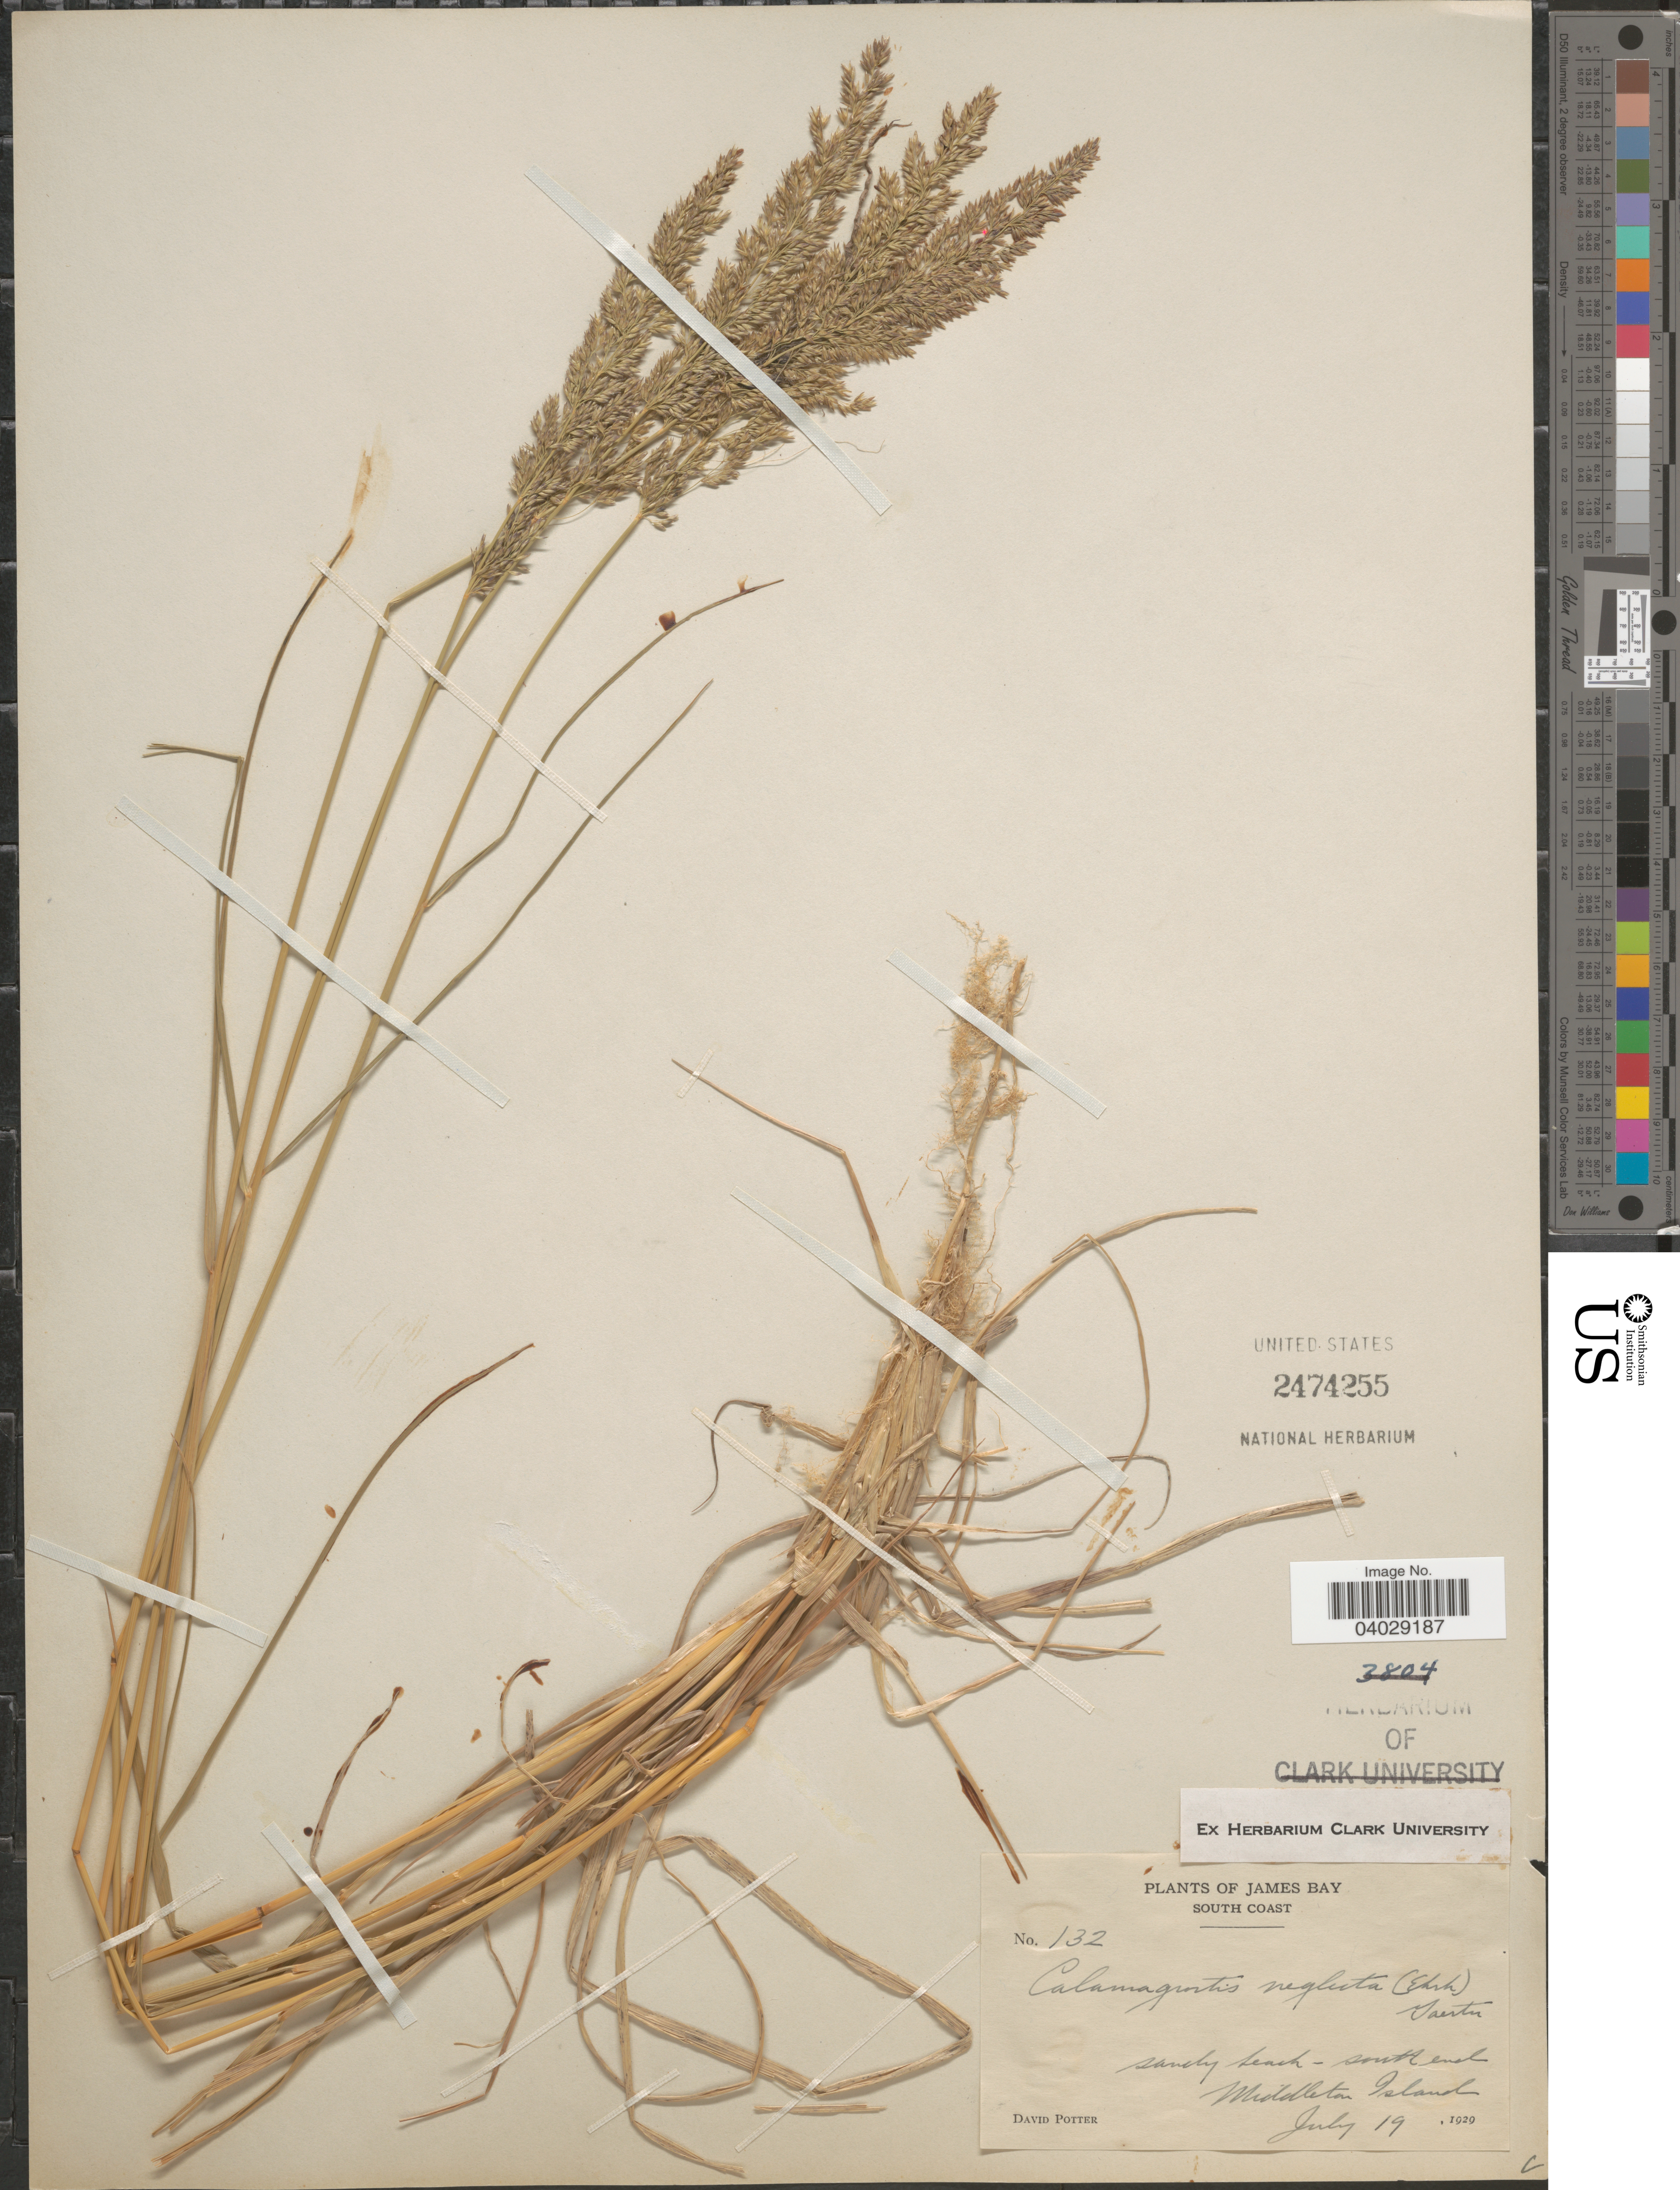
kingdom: Plantae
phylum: Tracheophyta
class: Liliopsida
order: Poales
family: Poaceae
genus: Calamagrostis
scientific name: Calamagrostis neglecta (Ehrh.) Gaertner et al.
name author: (Ehrhart) G. Gaertn. et al.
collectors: D. Potter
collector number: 132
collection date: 1929-07-19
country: United States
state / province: Alaska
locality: James Bay. South Coast. Sandy beach - south end. Middleton Island.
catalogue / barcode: US 2474255